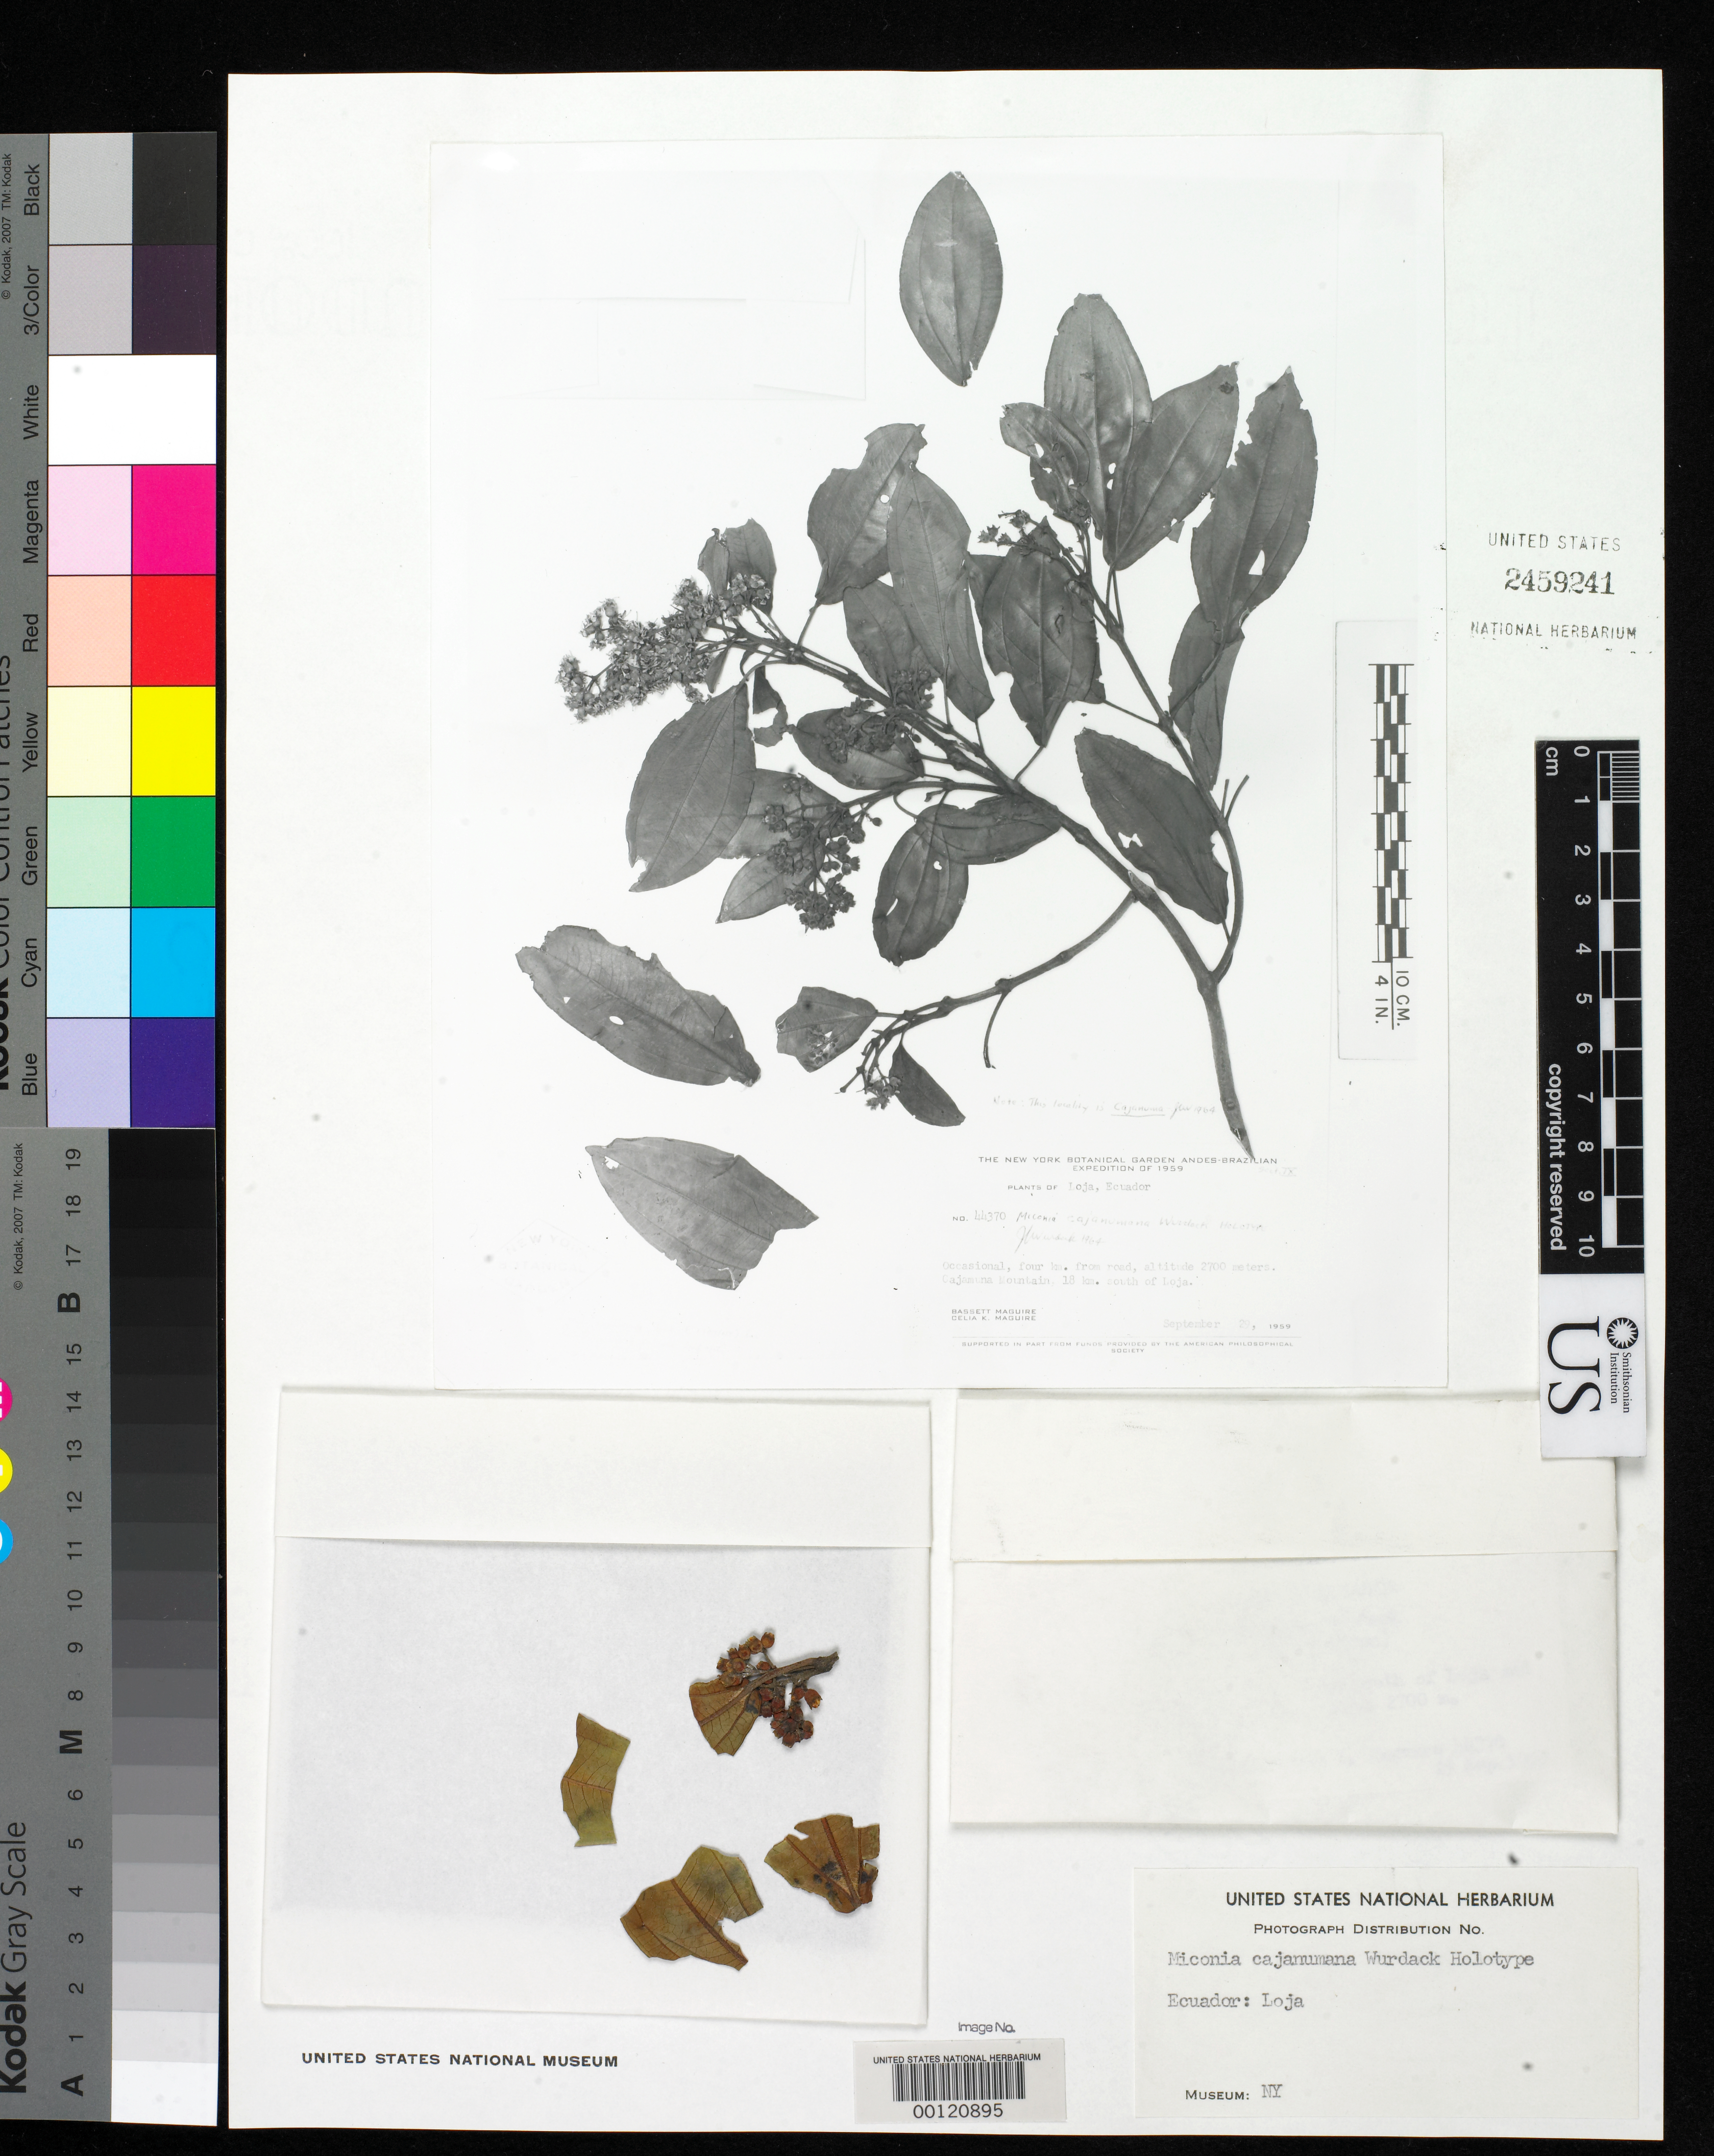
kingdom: Plantae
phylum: Tracheophyta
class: Magnoliopsida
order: Myrtales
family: Melastomataceae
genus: Miconia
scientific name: Miconia cajanumana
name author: Wurdack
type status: Isotype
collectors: B. Maguire & C. K. Maguire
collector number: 44370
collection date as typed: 29 Sep 1959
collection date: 1959-09-29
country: Ecuador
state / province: Loja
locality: Cajanuma Mt., 18 km S of Loja & 4 km from road.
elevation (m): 2700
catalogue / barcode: US 2459241